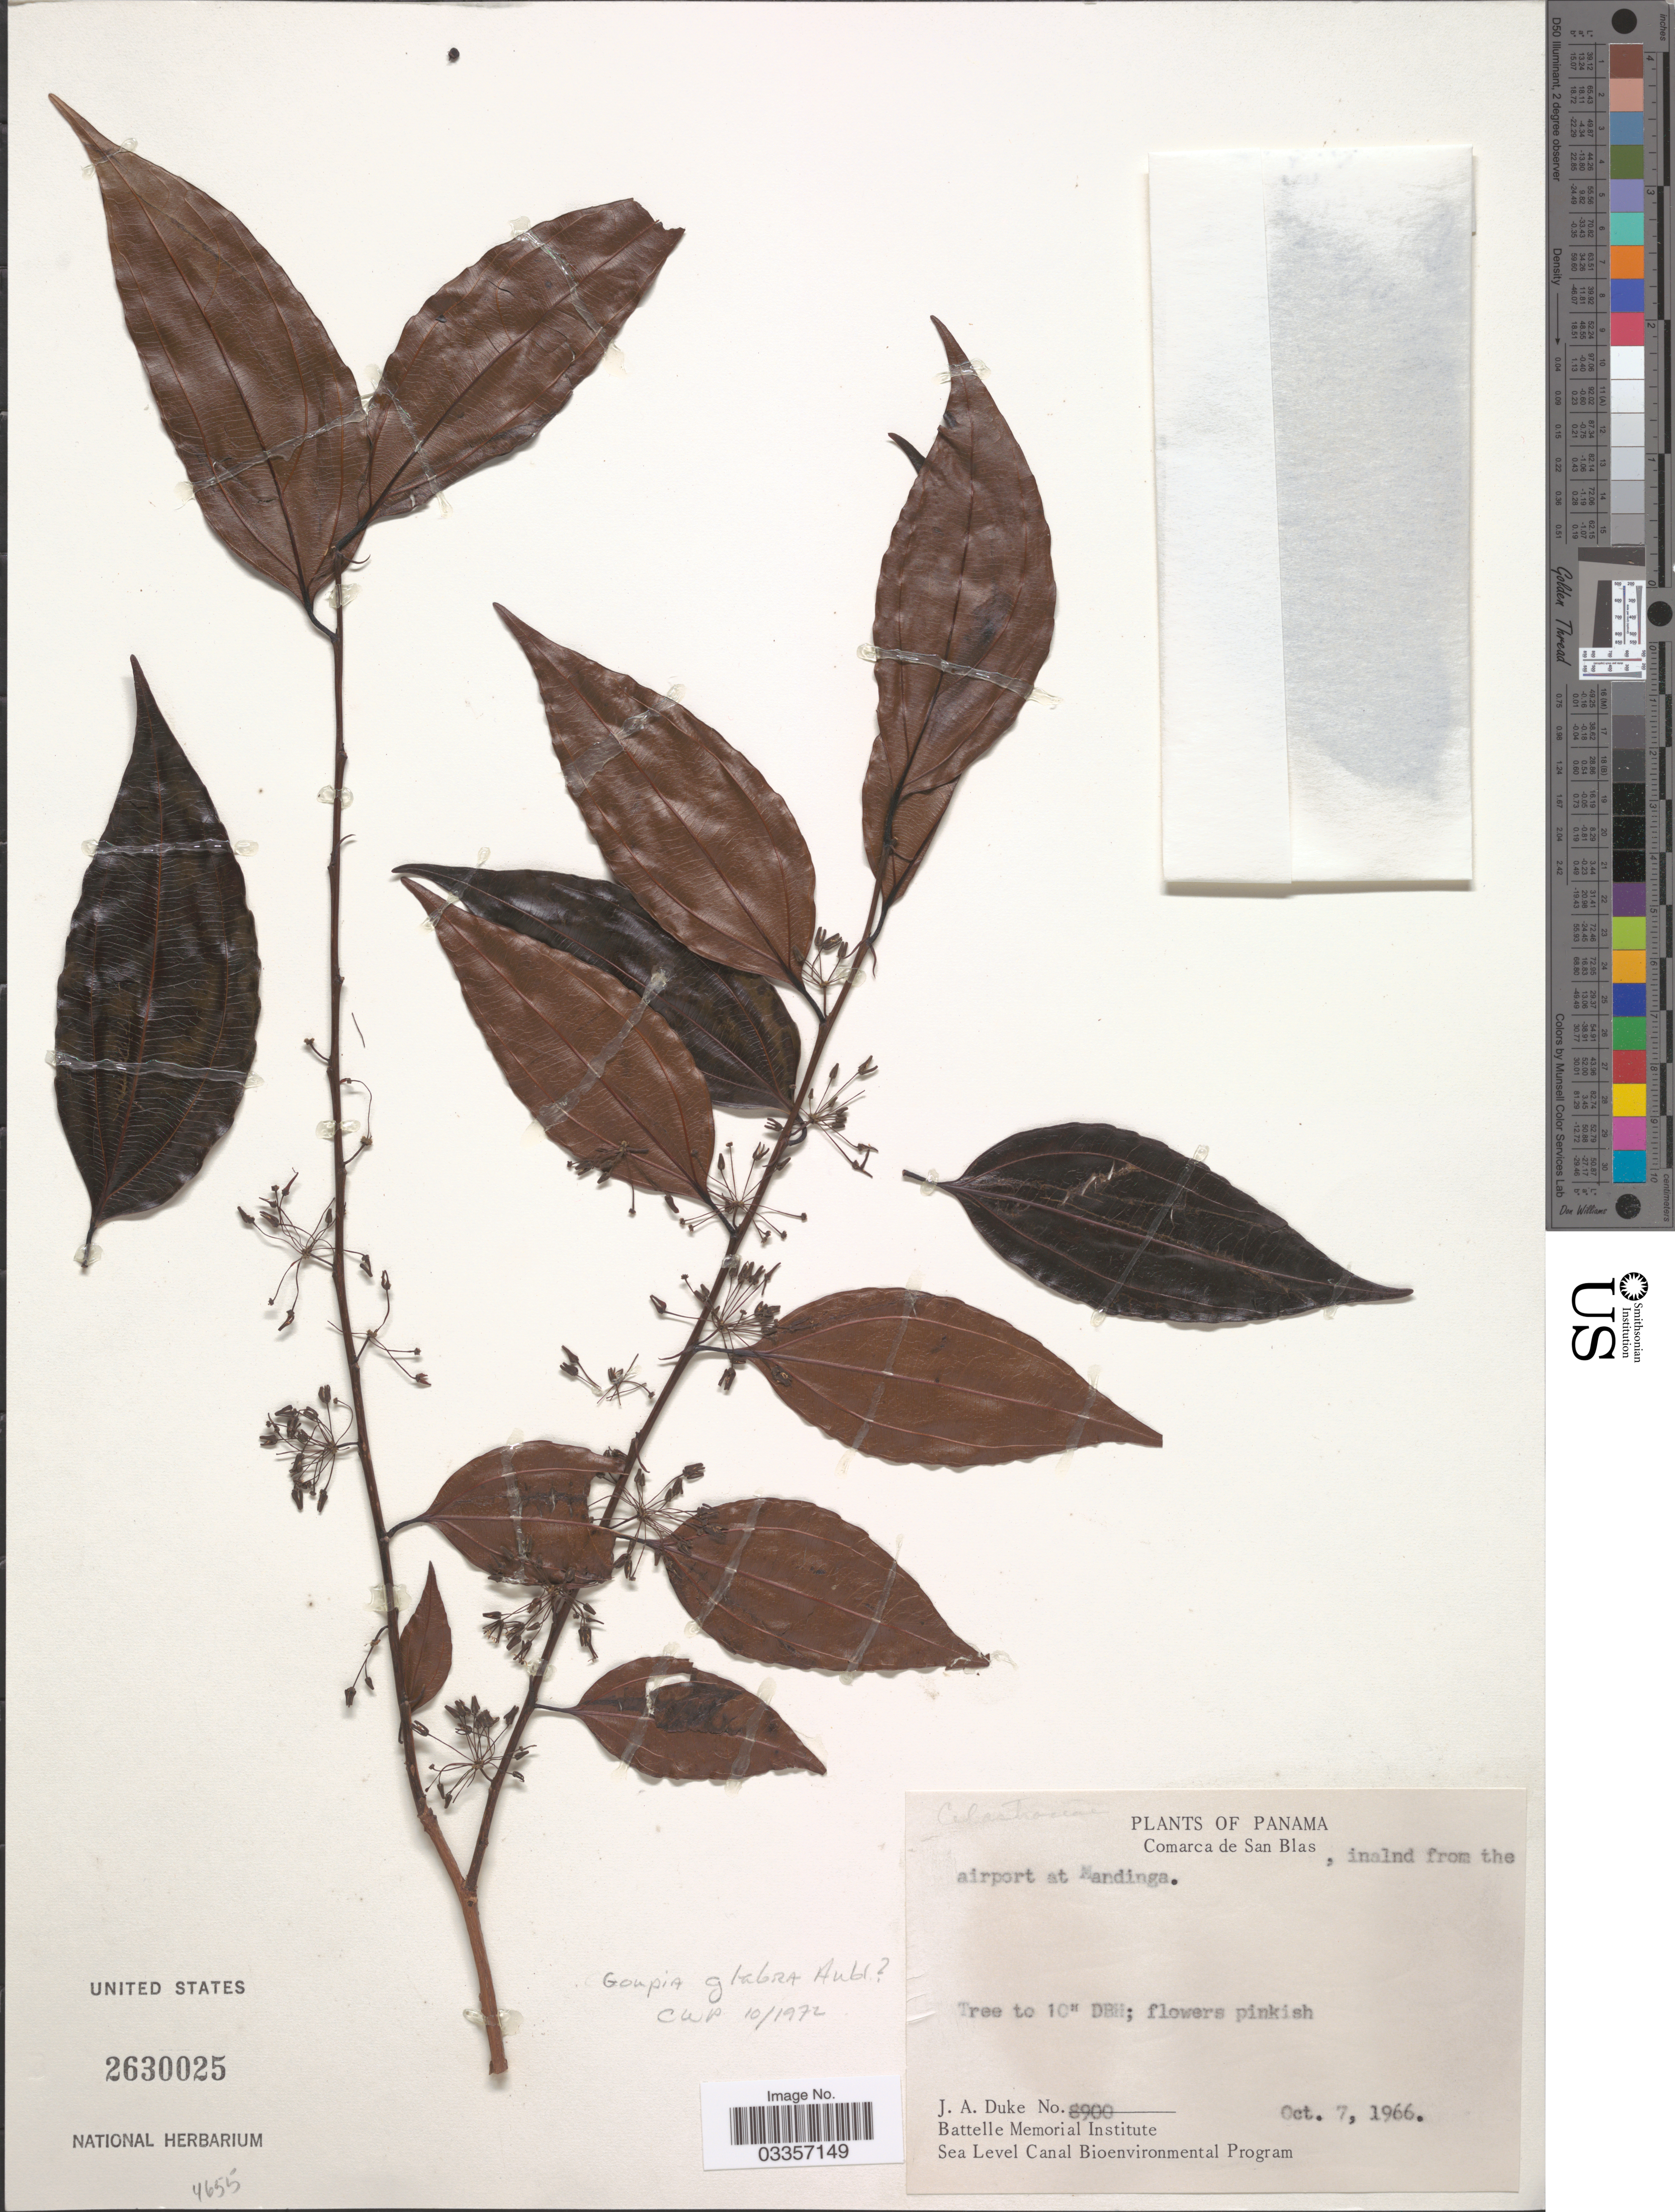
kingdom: Plantae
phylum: Tracheophyta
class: Magnoliopsida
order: Malpighiales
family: Goupiaceae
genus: Goupia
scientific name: Goupia glabra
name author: Aubl.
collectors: J. A. Duke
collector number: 8900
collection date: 1966-10-07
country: Panama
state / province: Kuna Yala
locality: Comarca de San Blas, inalnd from the airport at Mandinga.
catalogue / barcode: US 2630025